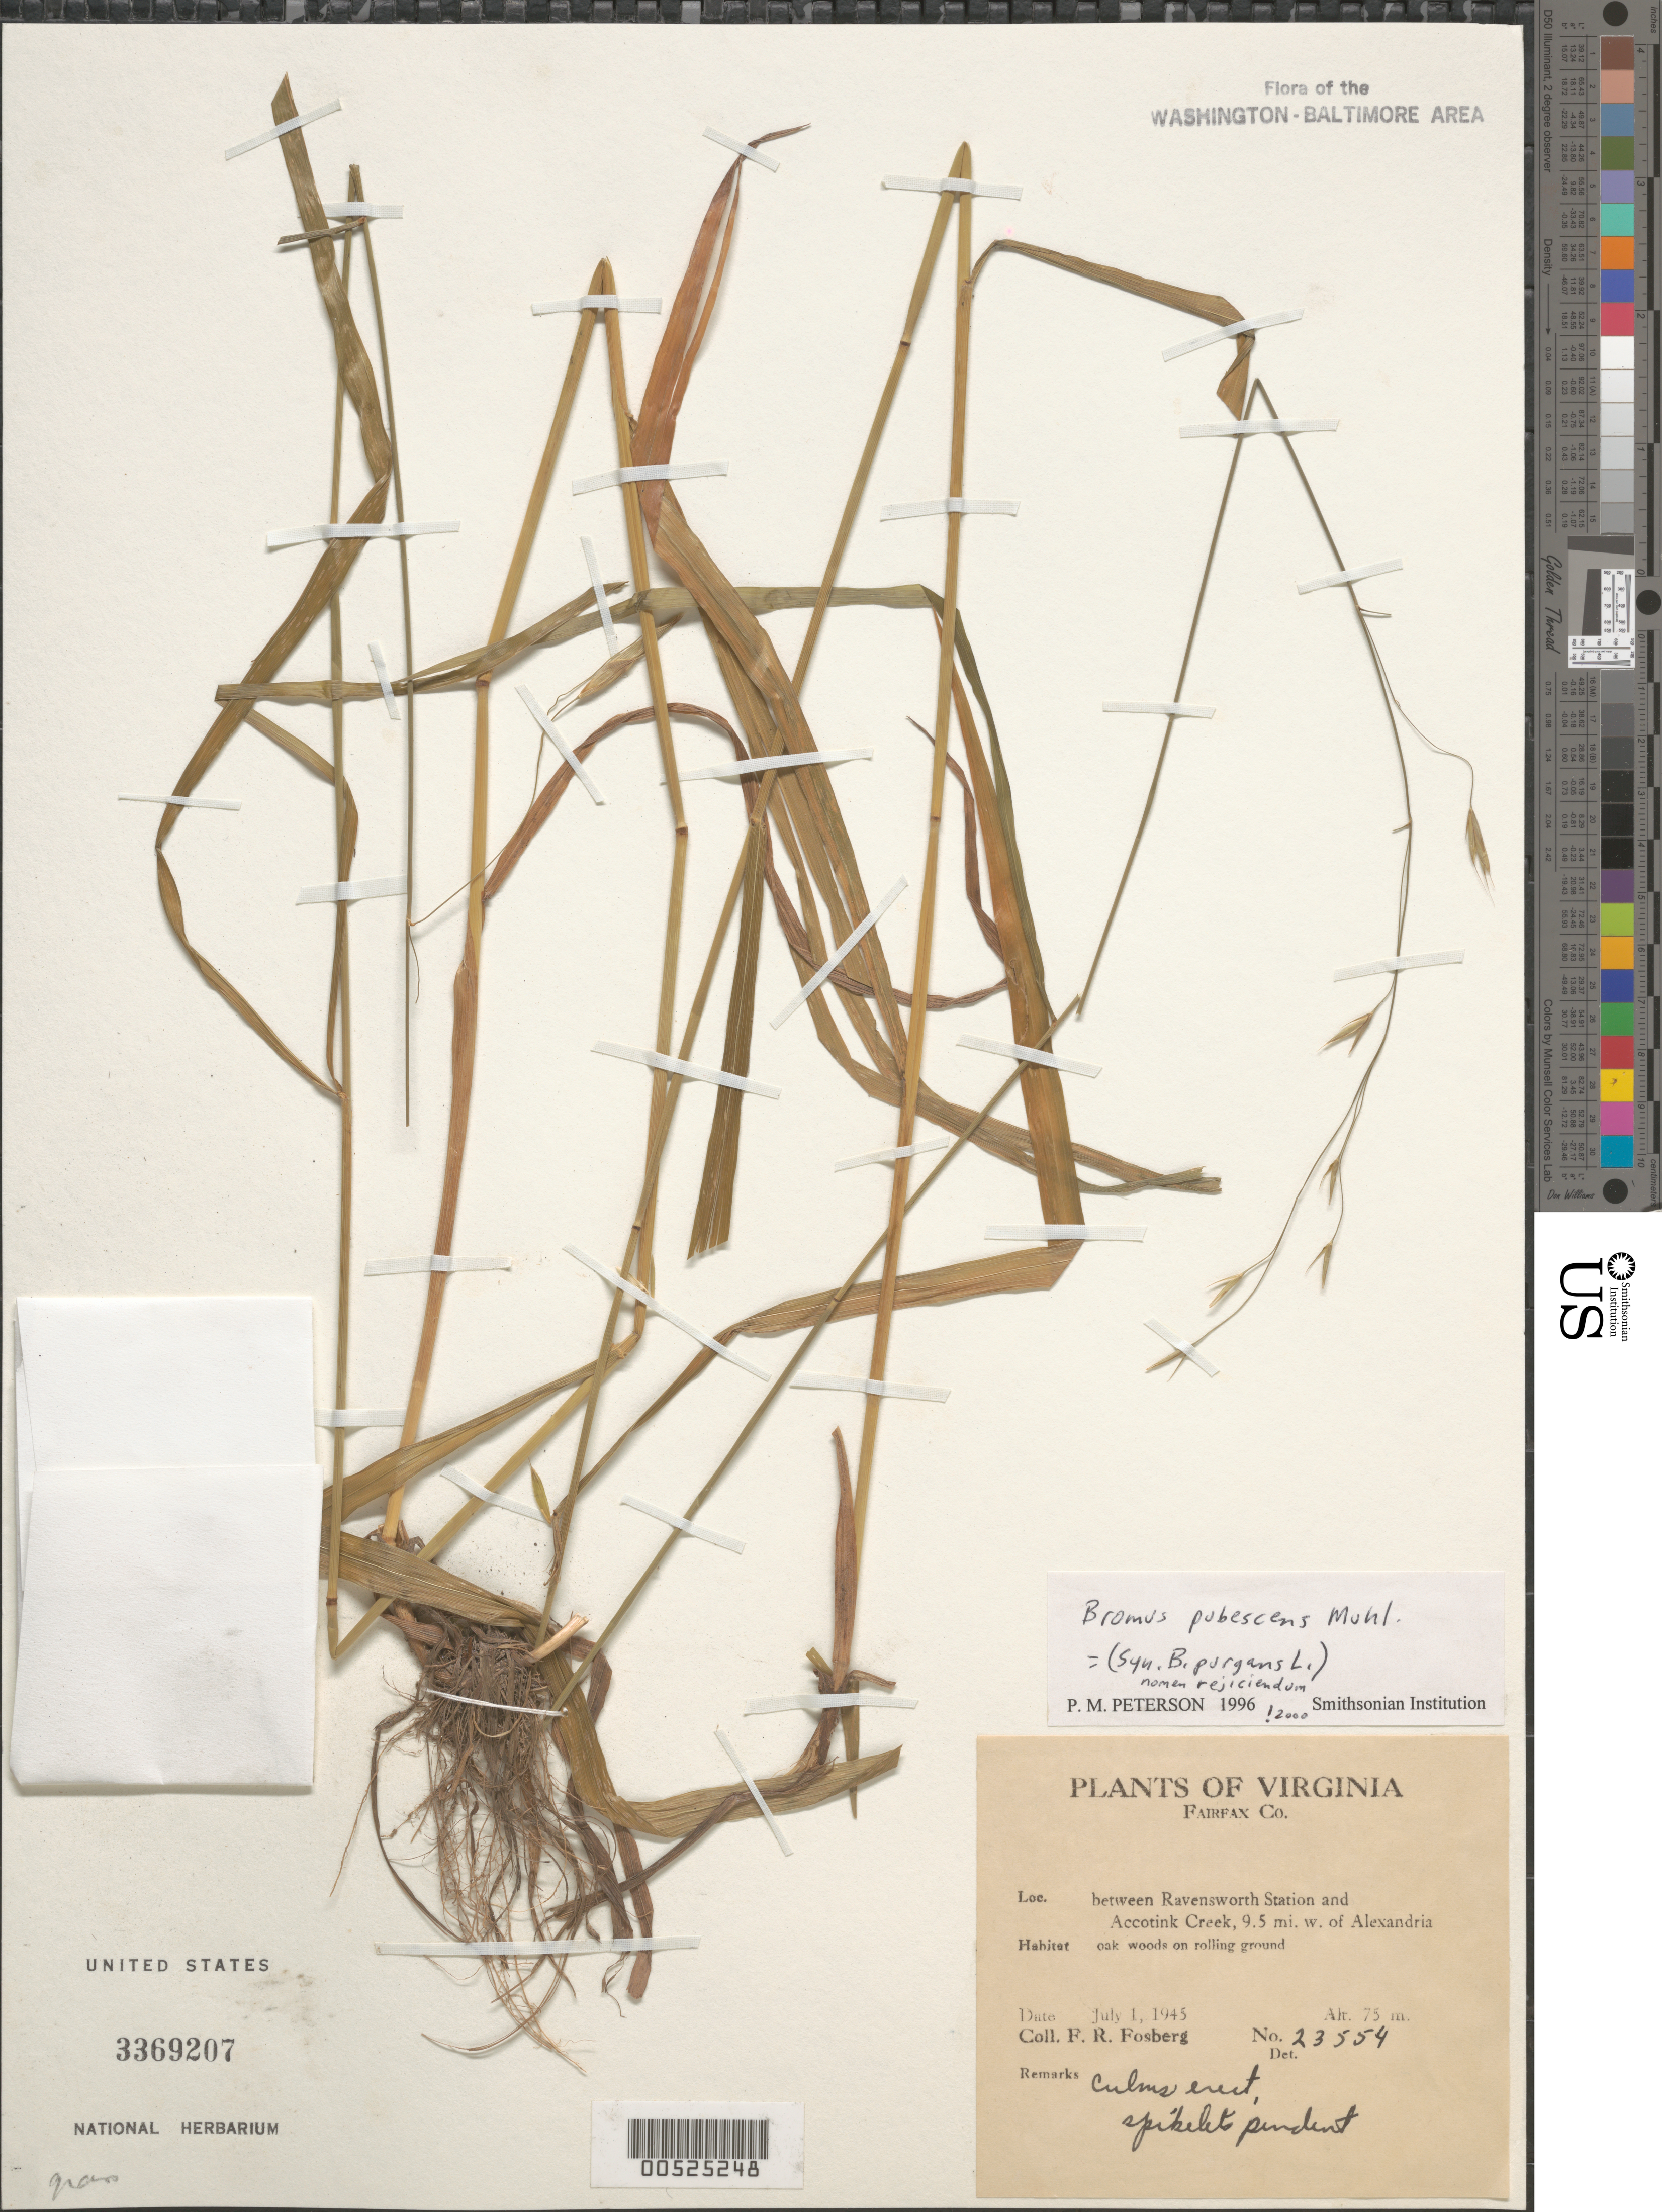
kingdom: Plantae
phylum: Tracheophyta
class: Liliopsida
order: Poales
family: Poaceae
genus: Bromus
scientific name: Bromus pubescens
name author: Muhl. ex Willd.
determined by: Peterson, Paul M., (BOT), Smithsonian Institution - National Museum of Natural History (UNITED STATES)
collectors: F. R. Fosberg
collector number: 23554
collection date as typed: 01 Jul 1945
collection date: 1945-07-01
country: United States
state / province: Virginia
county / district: Fairfax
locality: Between Ravensworth Station and Accotink Creek, 9.5 mi. W of Alexandria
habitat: Oak woods on rolling ground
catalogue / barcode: US 3369207